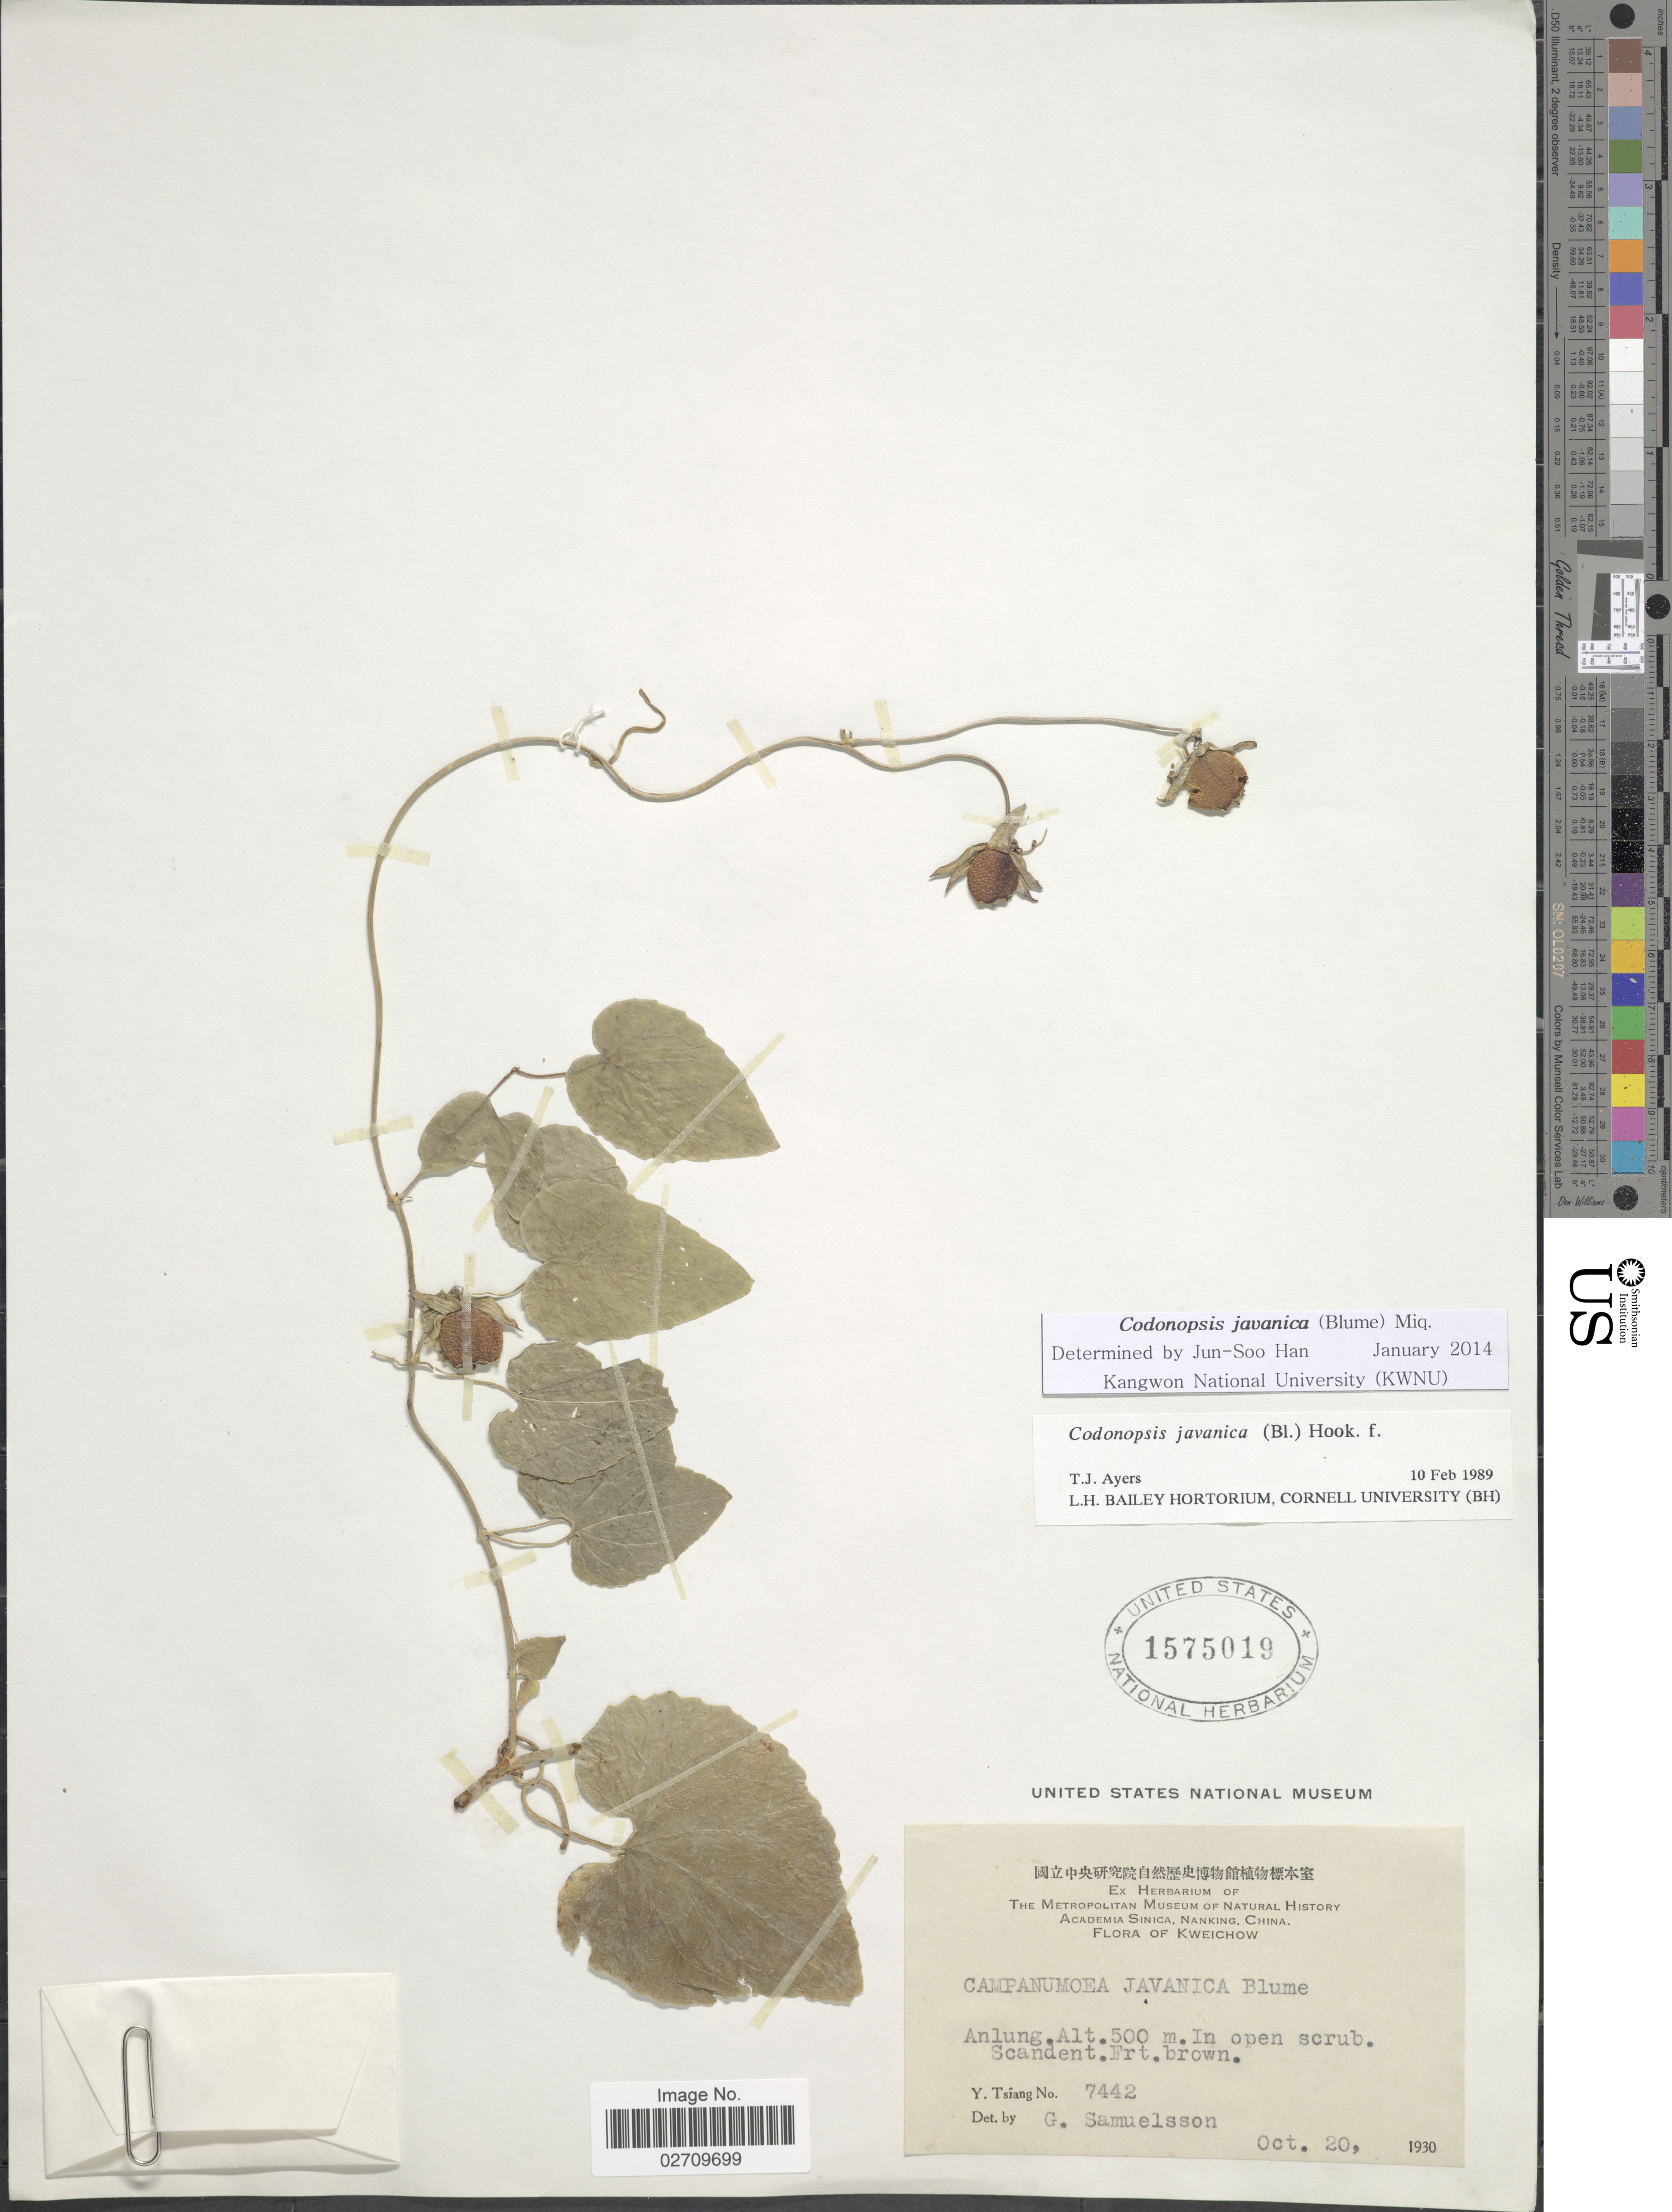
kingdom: Plantae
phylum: Tracheophyta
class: Magnoliopsida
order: Asterales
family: Campanulaceae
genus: Codonopsis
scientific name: Codonopsis javanica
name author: (Blume) Hook. f. & Thomson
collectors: Y. Tsiang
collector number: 7442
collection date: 1930-10-20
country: China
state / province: Guizhou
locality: Kweichow, Anlung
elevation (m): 500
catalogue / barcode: US 1575019